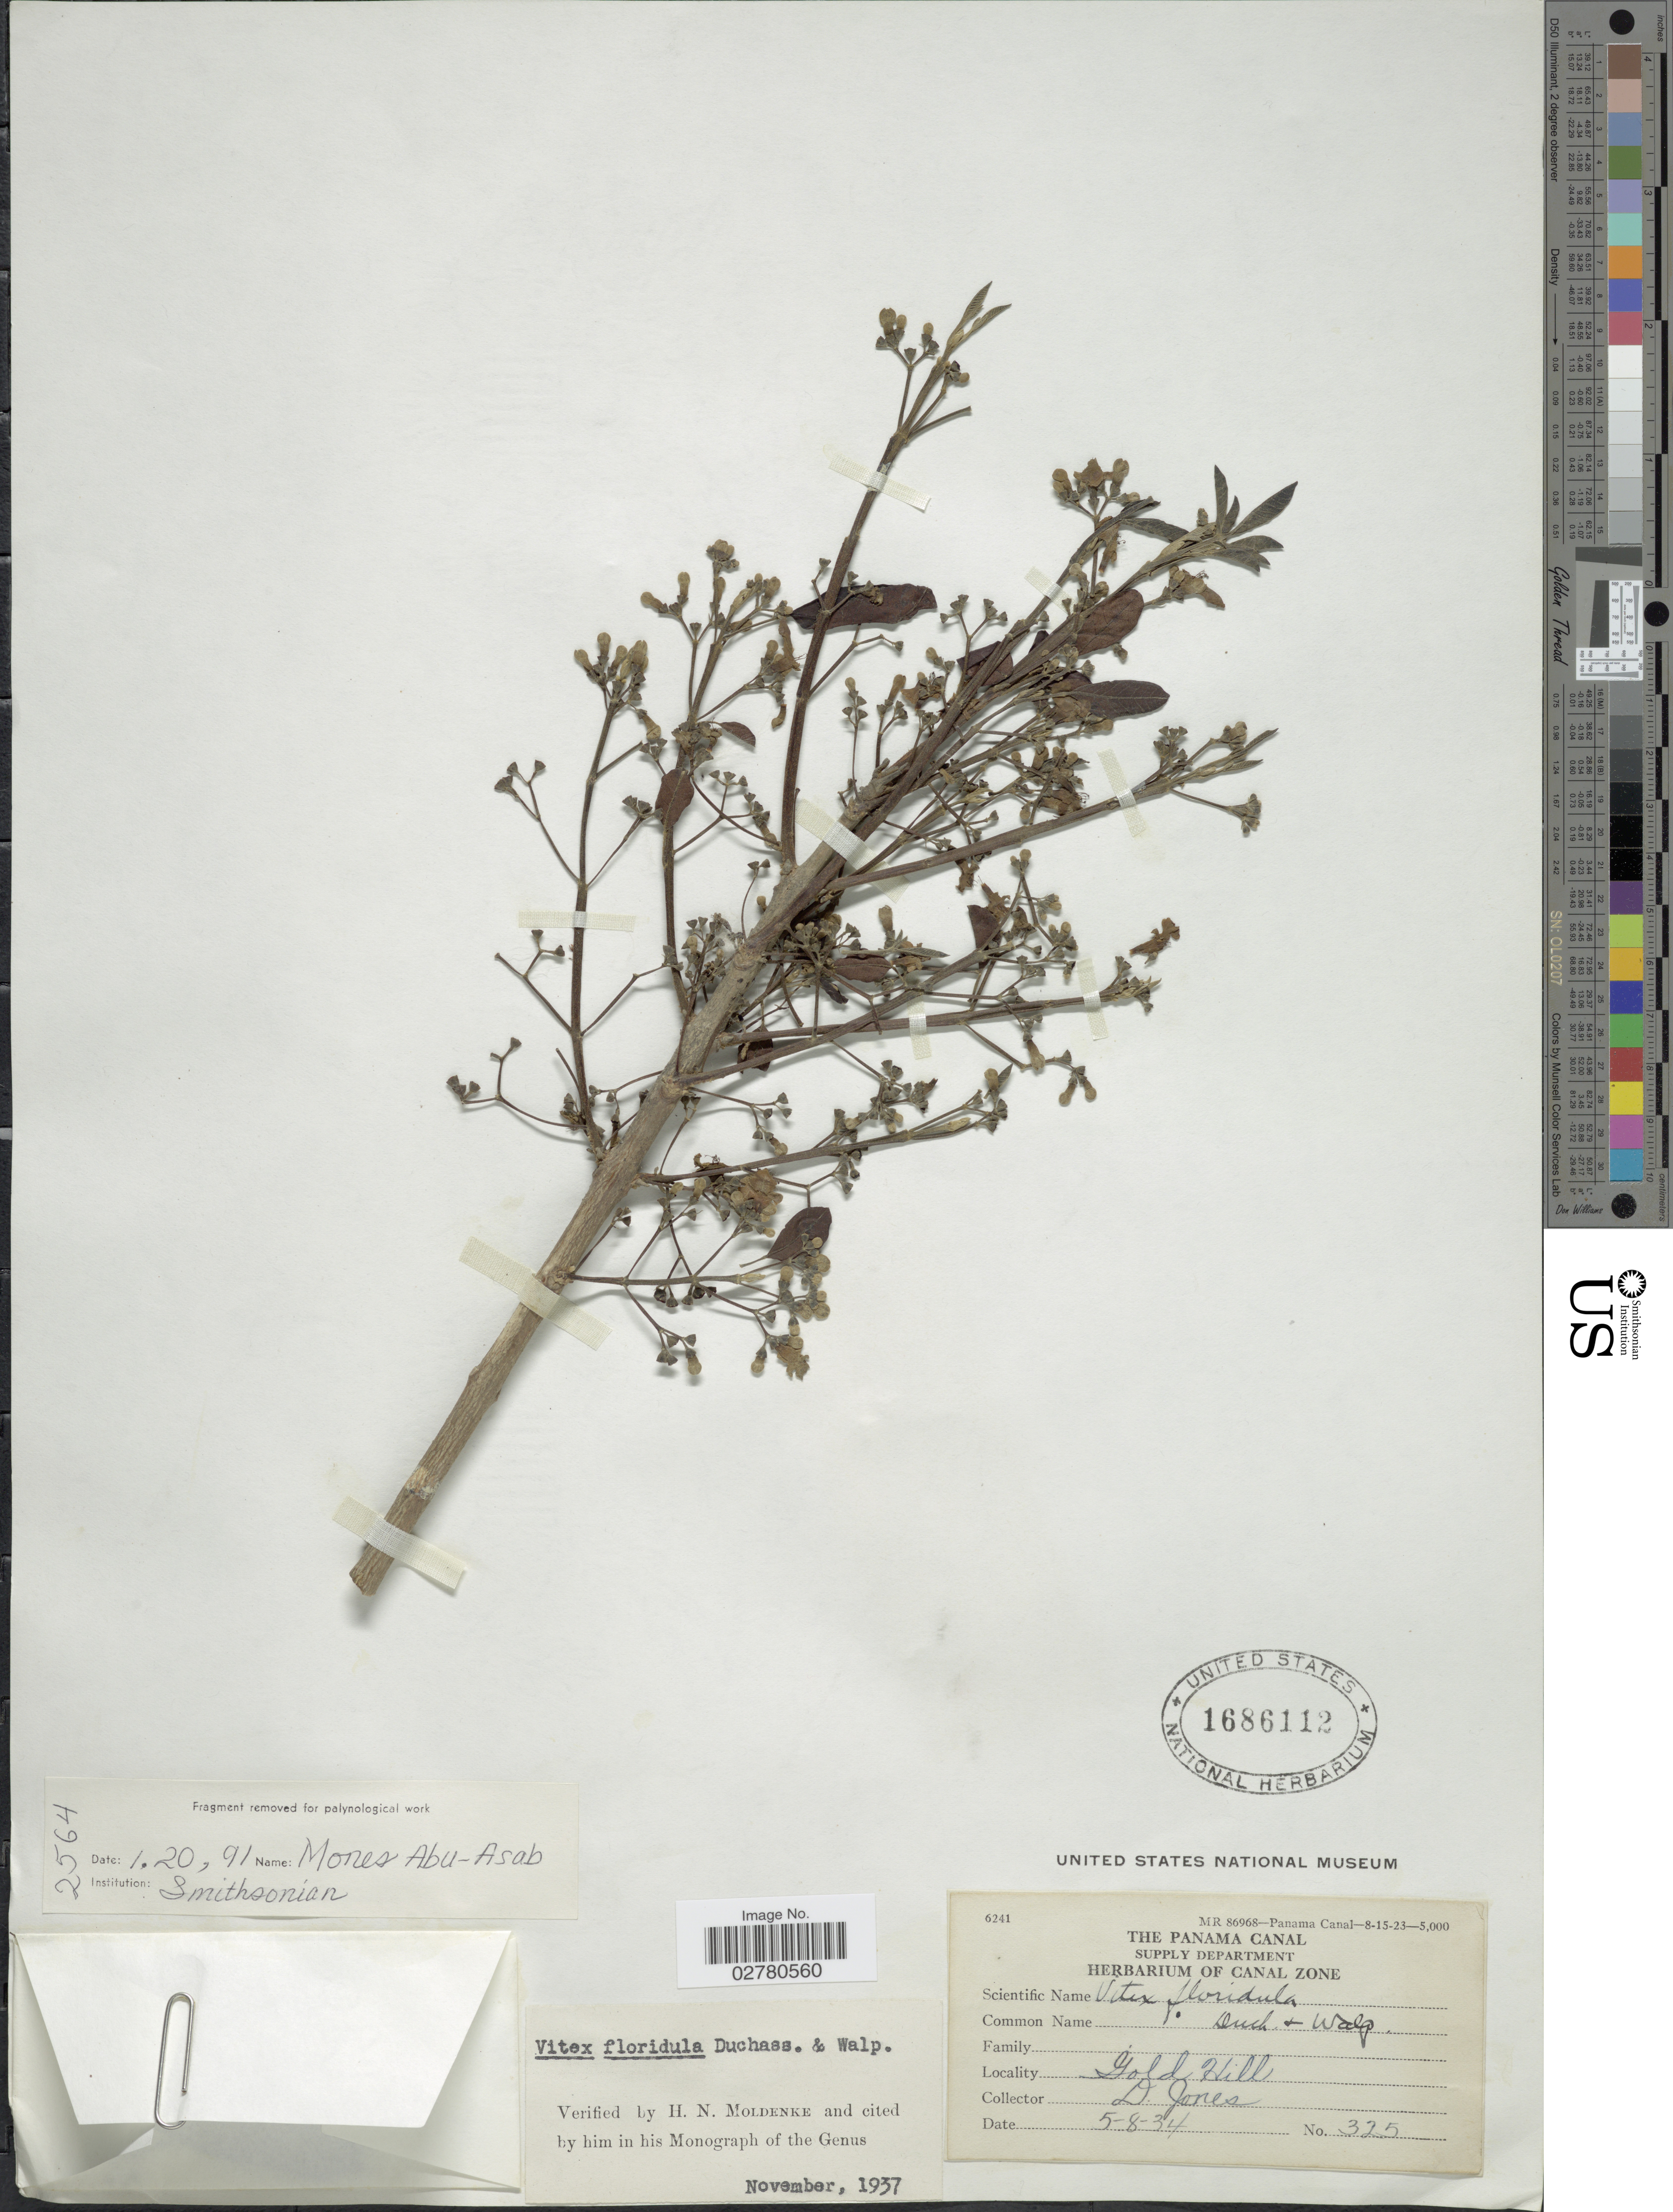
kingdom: Plantae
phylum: Tracheophyta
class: Magnoliopsida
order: Lamiales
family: Lamiaceae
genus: Vitex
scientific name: Vitex floridula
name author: Duchass. & Walp.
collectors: D. Jones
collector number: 325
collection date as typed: Transcribed d/m/y: 5/8/34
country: Panama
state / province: Colón / Panamá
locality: Gold Hill.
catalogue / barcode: US 1686112